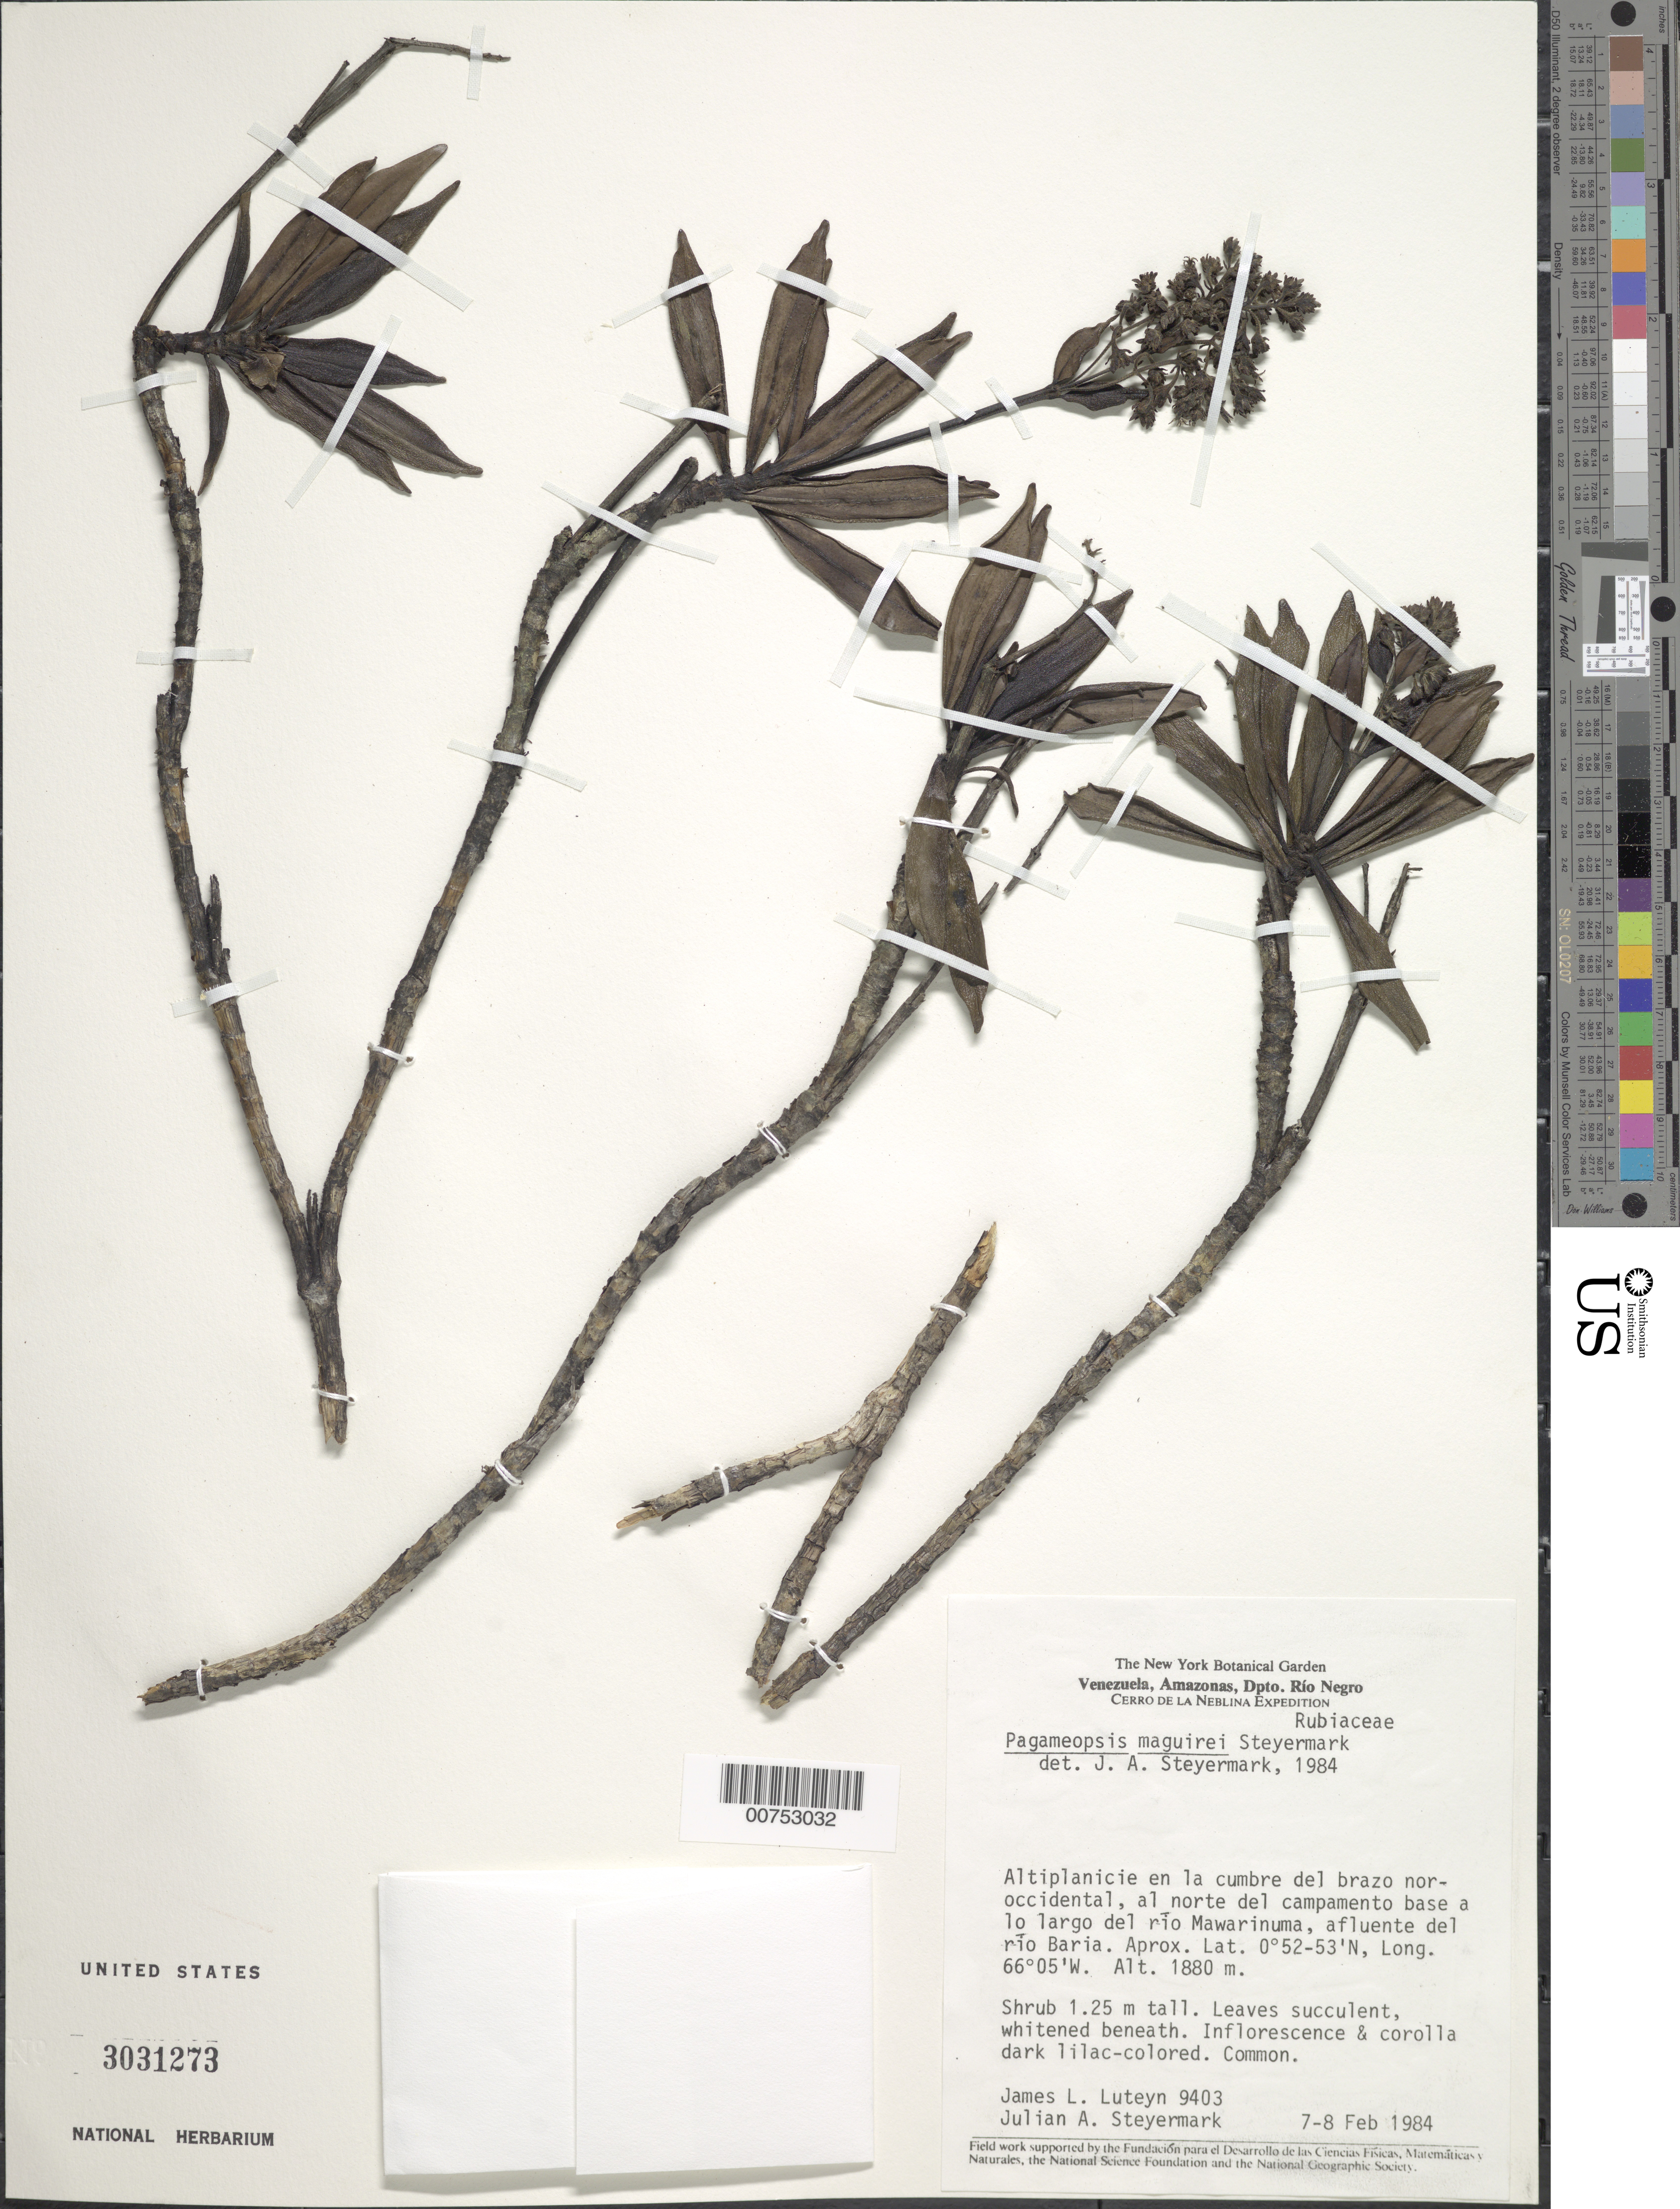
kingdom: Plantae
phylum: Tracheophyta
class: Magnoliopsida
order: Gentianales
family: Rubiaceae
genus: Pagameopsis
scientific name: Pagameopsis maguirei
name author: Steyerm.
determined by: Steyermark, Julian A., (VEN)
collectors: J. L. Luteyn & J. Steyermark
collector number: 9403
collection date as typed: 7-Feb-84 to 8-Feb-84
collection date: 1984-02-07/1984-02-08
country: Venezuela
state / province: Amazonas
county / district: Río Negro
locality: Río Mawarinuma, afluente del Río Baria, en la cumbre del brazo noroccidental, al norte del campamento base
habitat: Altiplanicie en la cumbre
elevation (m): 1880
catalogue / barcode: US 3031273